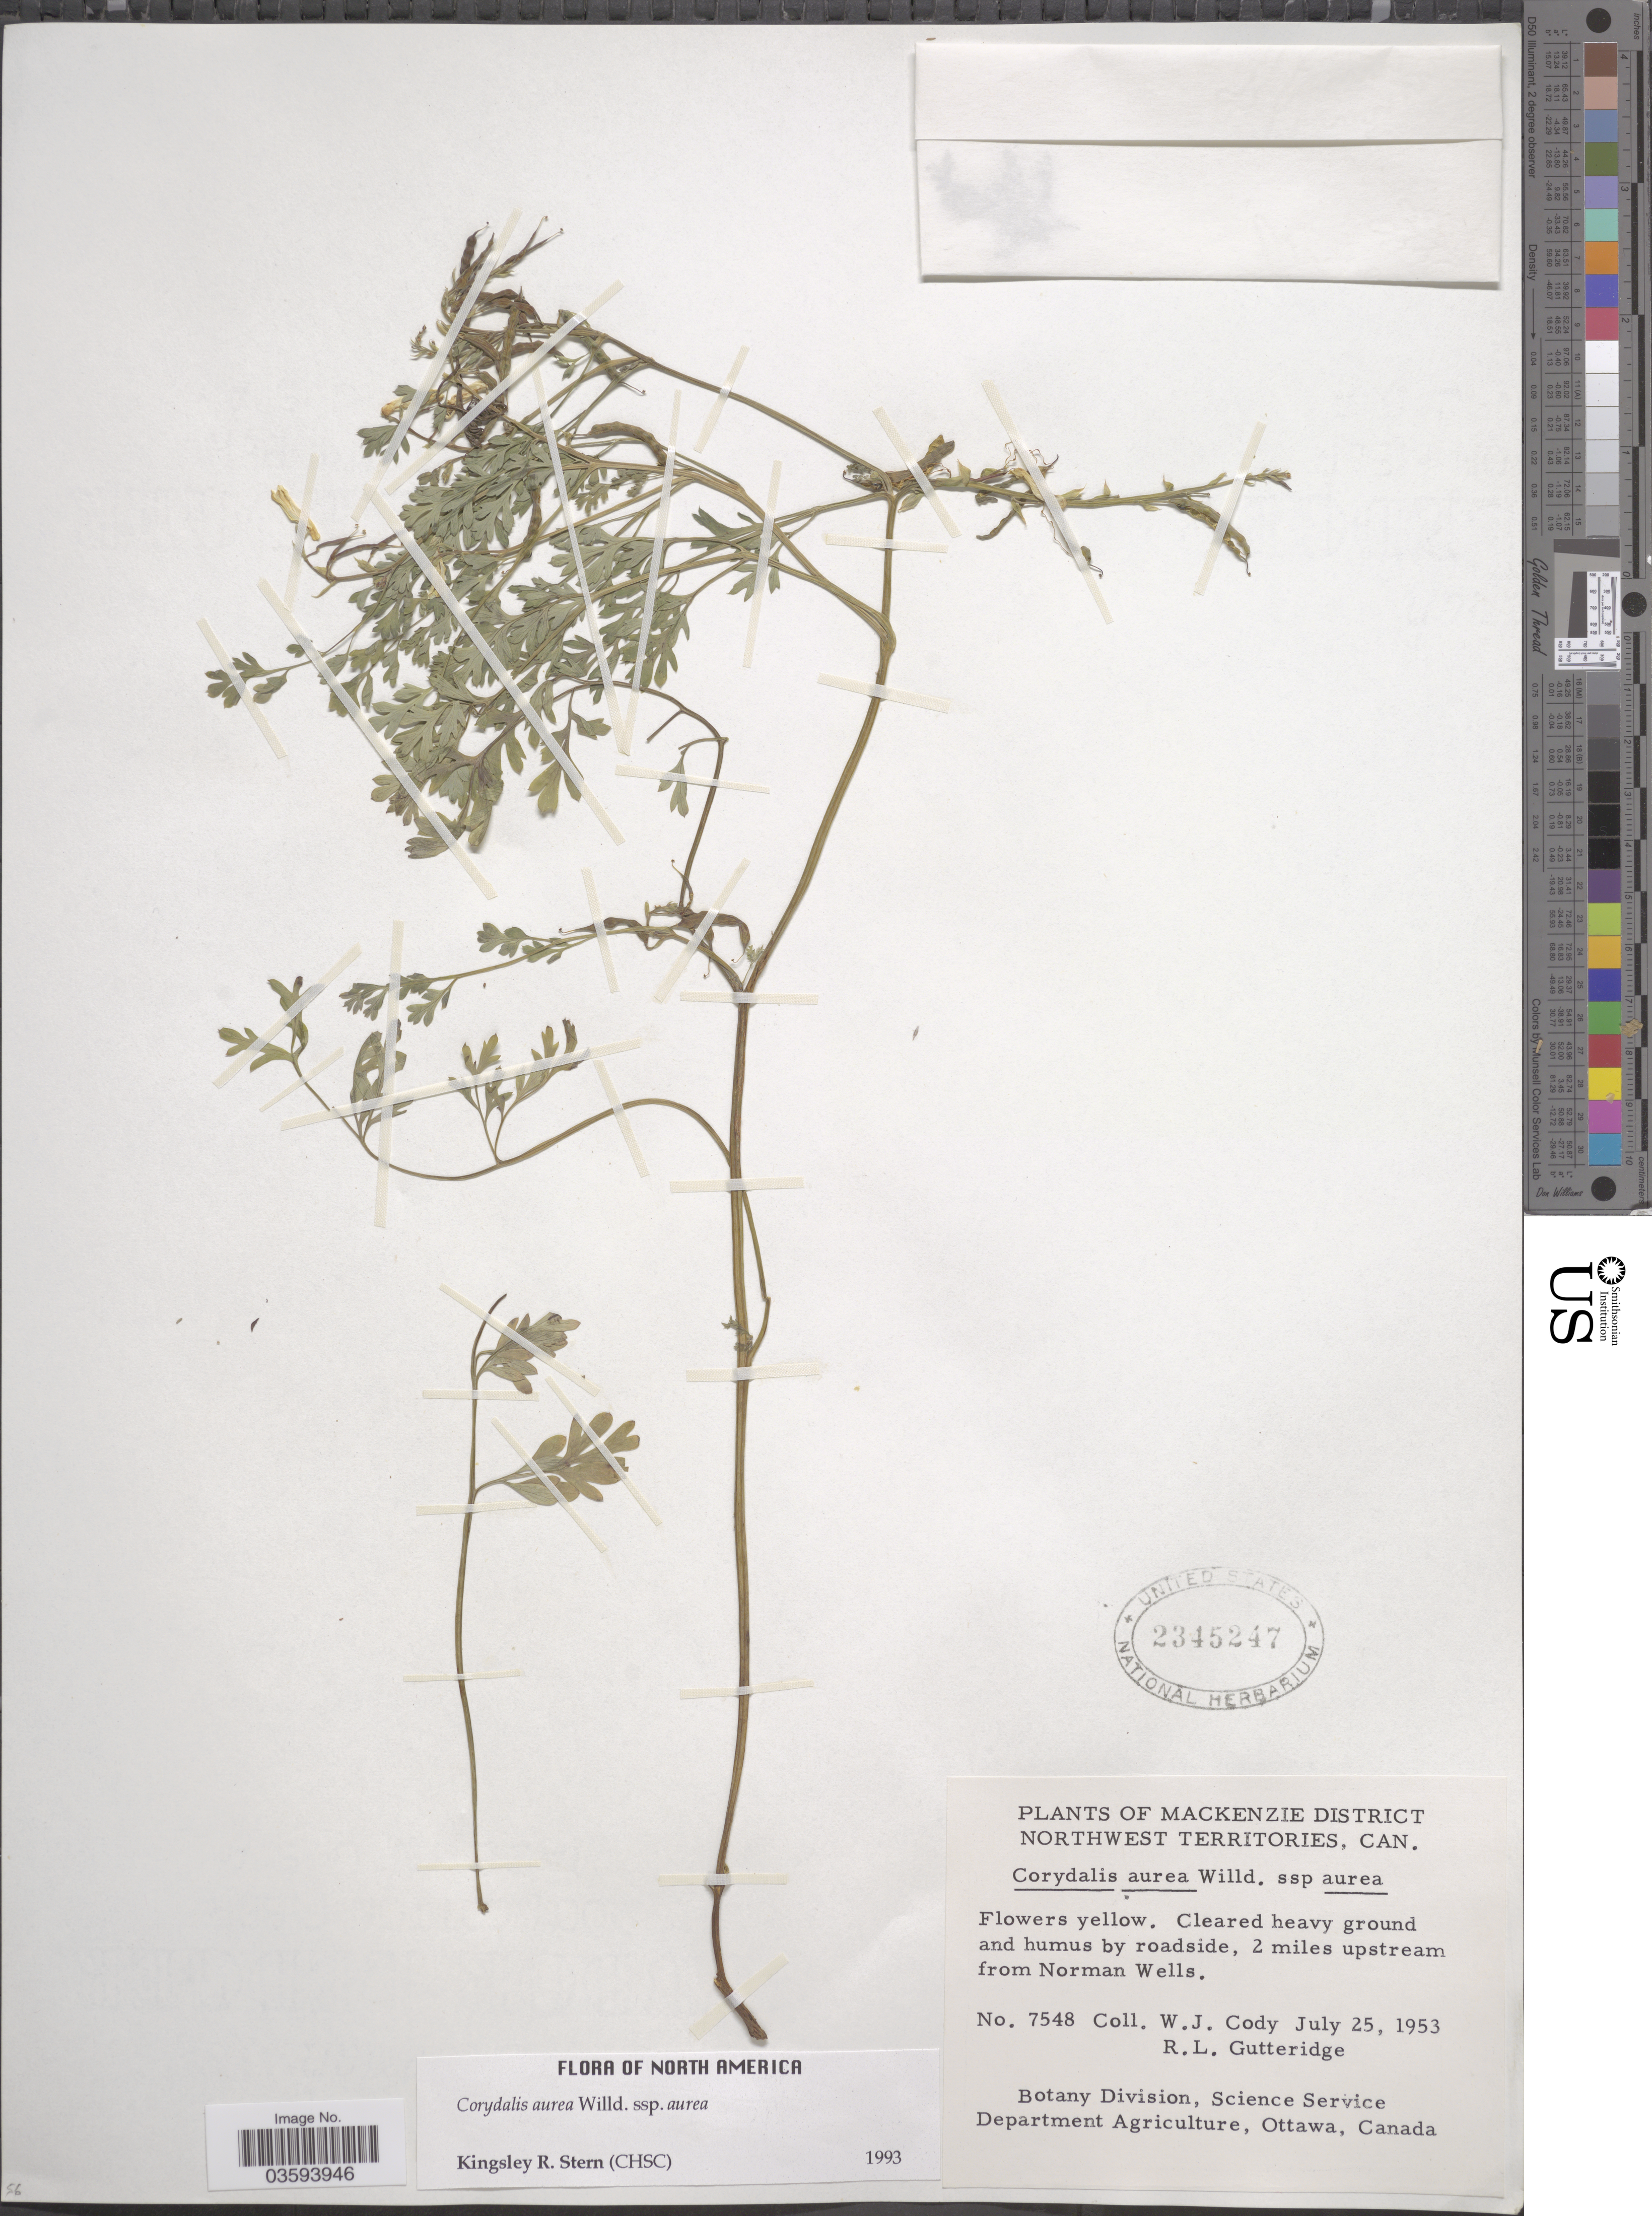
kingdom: Plantae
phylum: Tracheophyta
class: Magnoliopsida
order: Ranunculales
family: Papaveraceae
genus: Corydalis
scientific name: Corydalis aurea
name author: Willd.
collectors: W. Cody & R. Gutteridge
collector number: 7548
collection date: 1953-07-25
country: Canada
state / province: Northwest Territories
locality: Mackenzie District. 2 miles upstream from Norman Wells.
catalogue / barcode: US 2345247